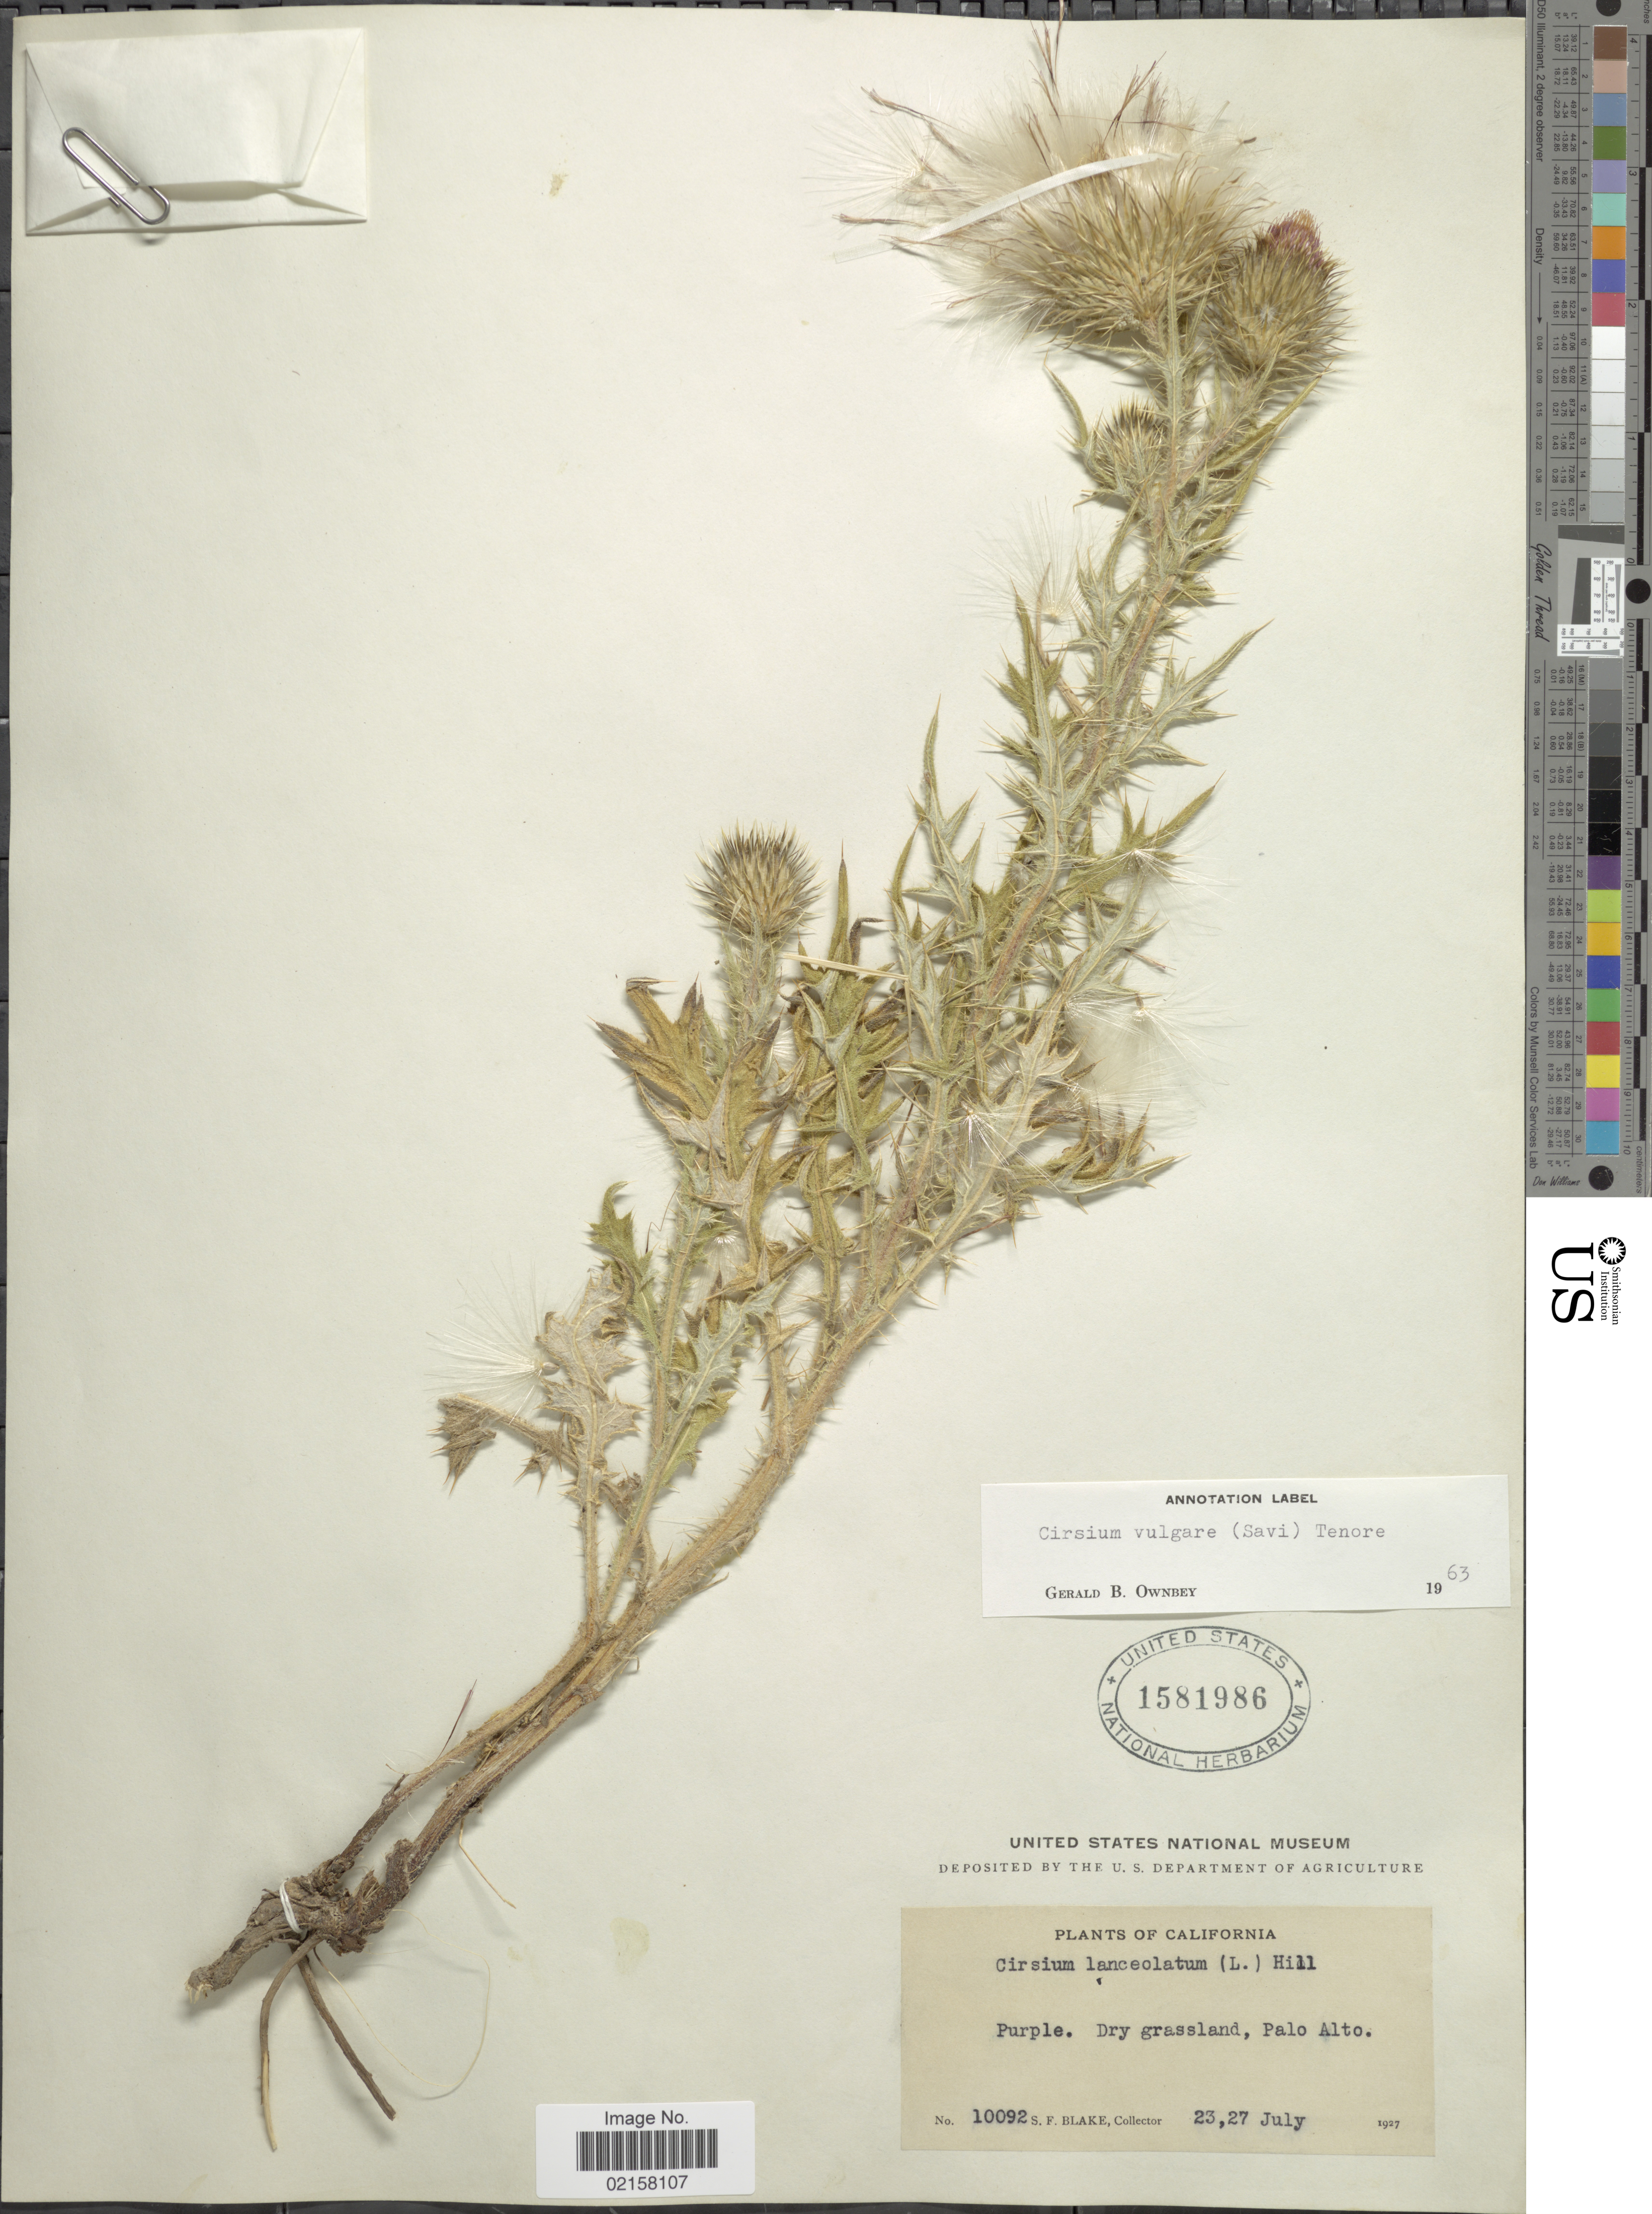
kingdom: Plantae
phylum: Tracheophyta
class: Magnoliopsida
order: Asterales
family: Asteraceae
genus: Cirsium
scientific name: Cirsium vulgare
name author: (Savi) Ten.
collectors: S. Blake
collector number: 10092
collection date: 1927-07-23/1927-07-27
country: United States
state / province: California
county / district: Santa Clara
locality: Palo Alto.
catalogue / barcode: US 1581986